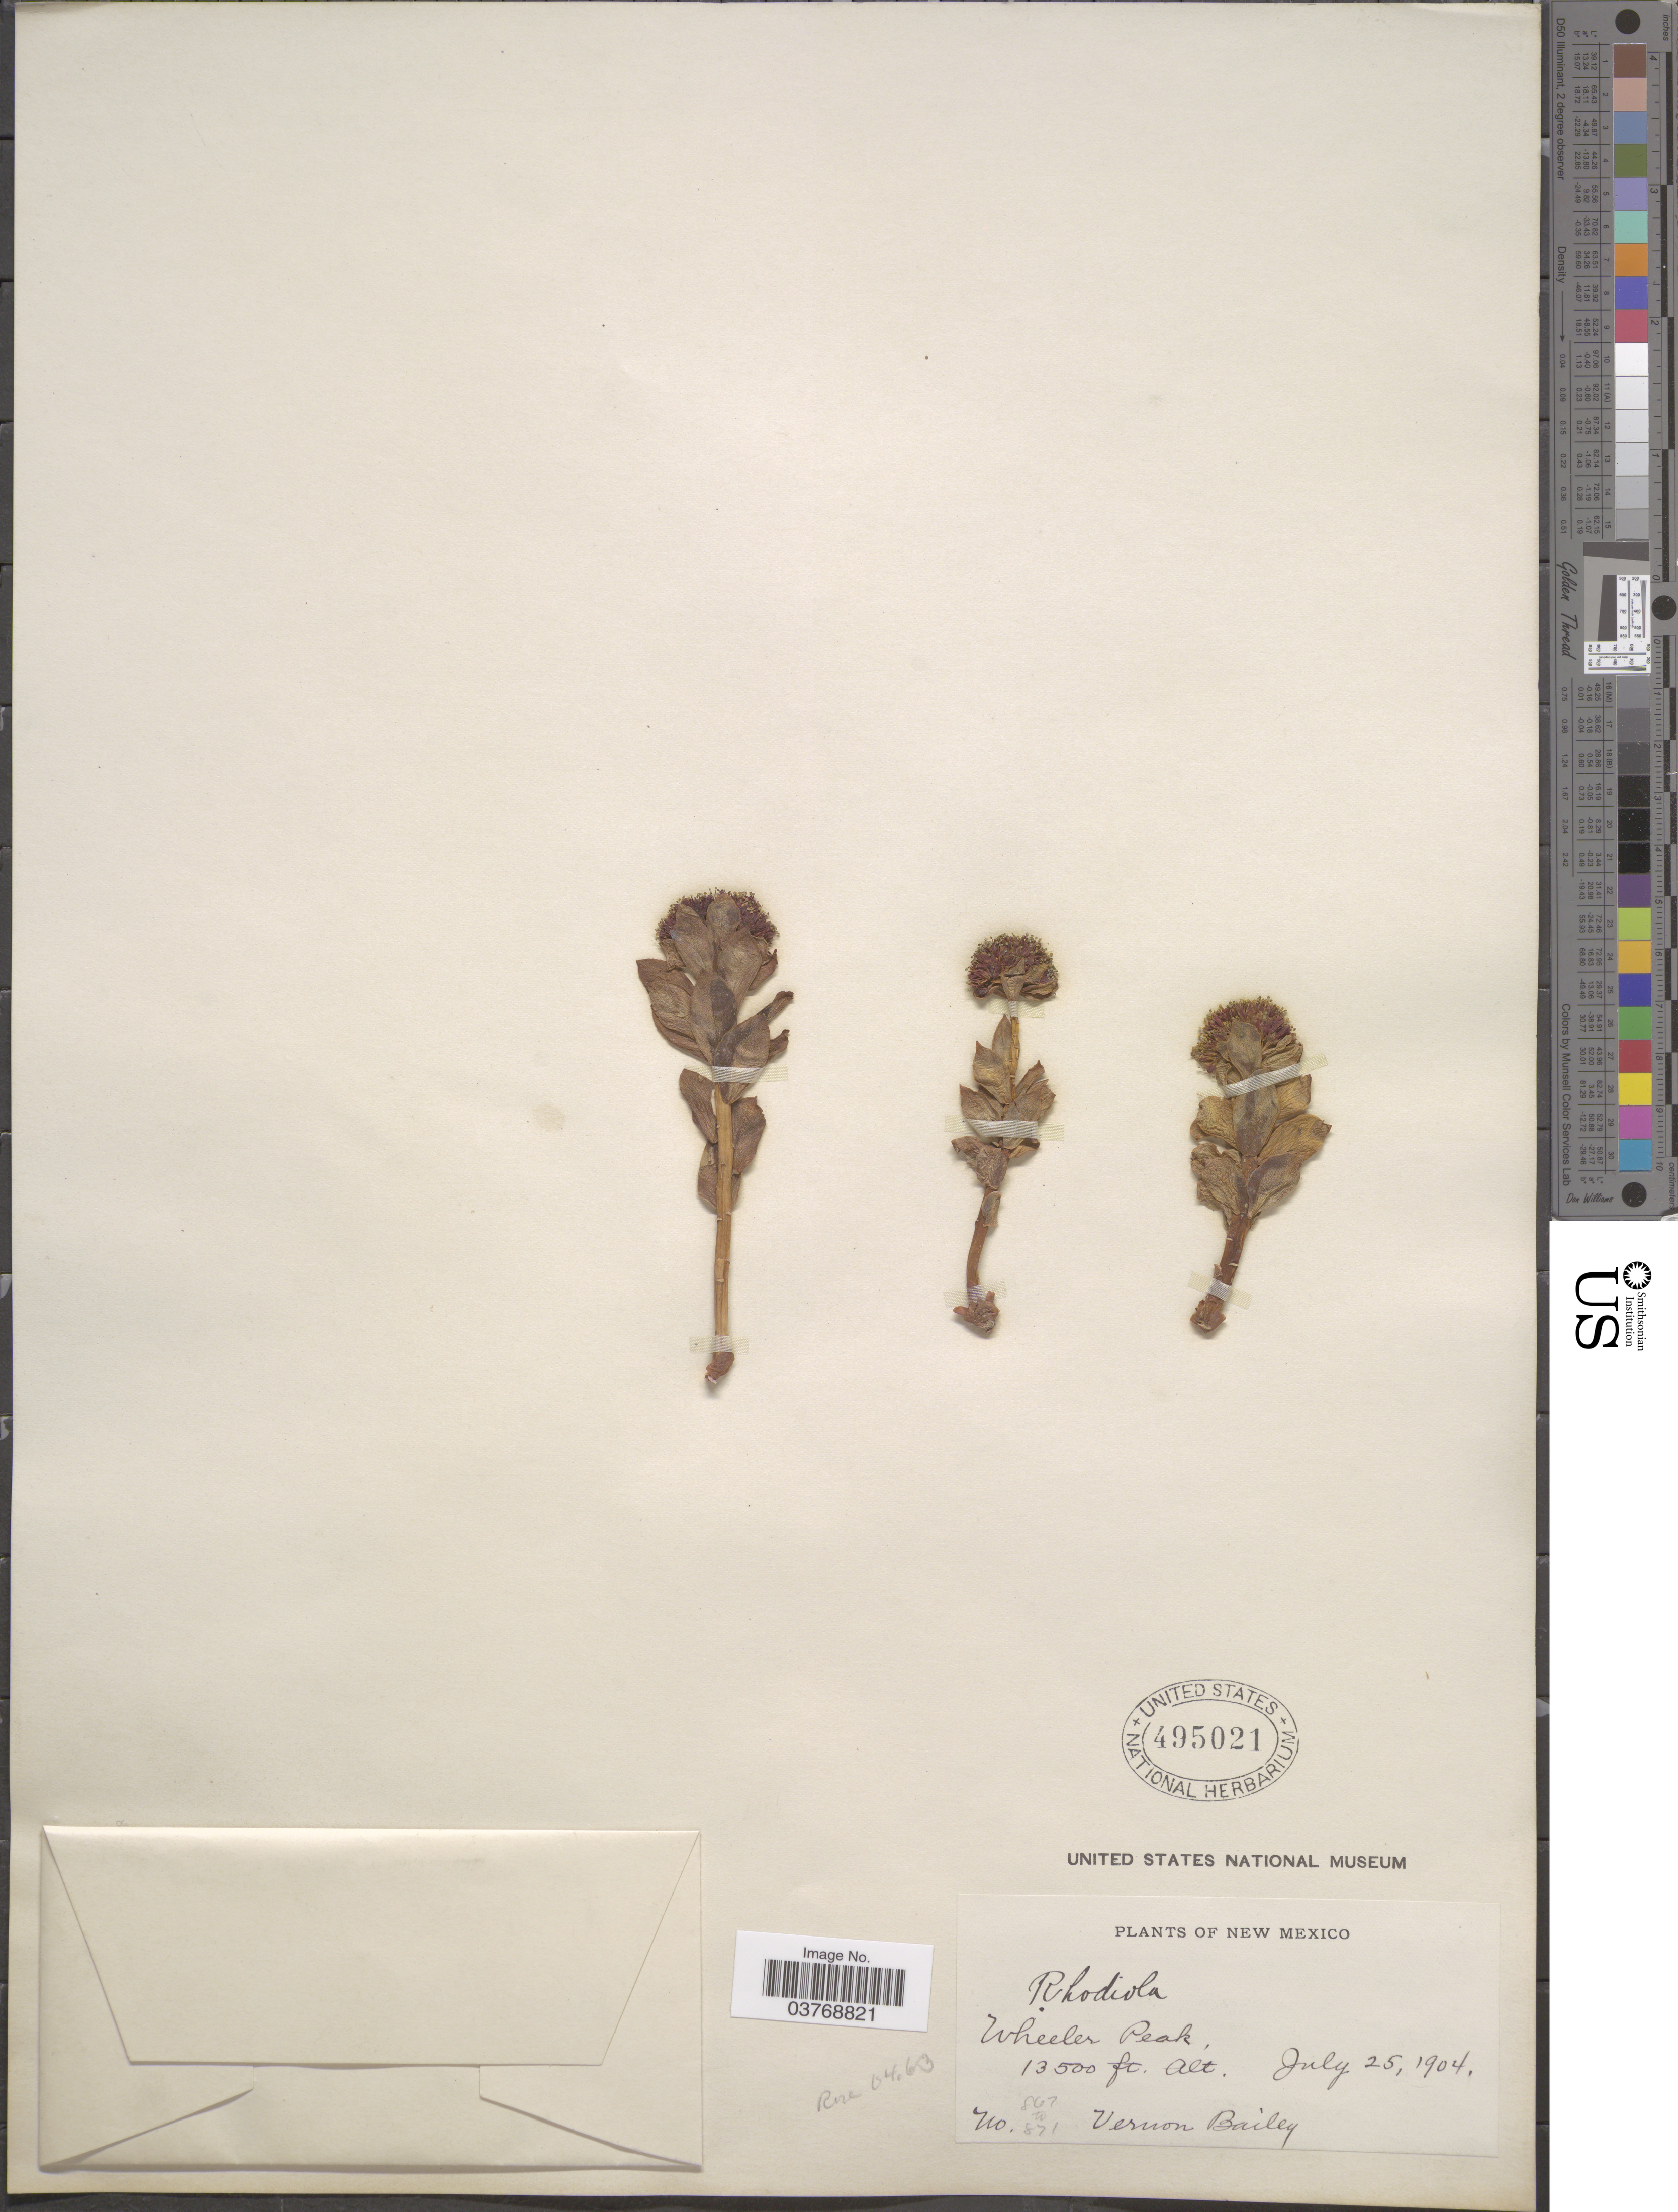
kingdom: Plantae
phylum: Tracheophyta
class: Magnoliopsida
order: Saxifragales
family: Crassulaceae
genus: Rhodiola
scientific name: Rhodiola polygama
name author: (Rydb.) Britton & Rose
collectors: V. O. Bailey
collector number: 867-871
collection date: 1904-07-25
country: United States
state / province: New Mexico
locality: Wheeler Peak.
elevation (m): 4115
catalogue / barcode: US 495021